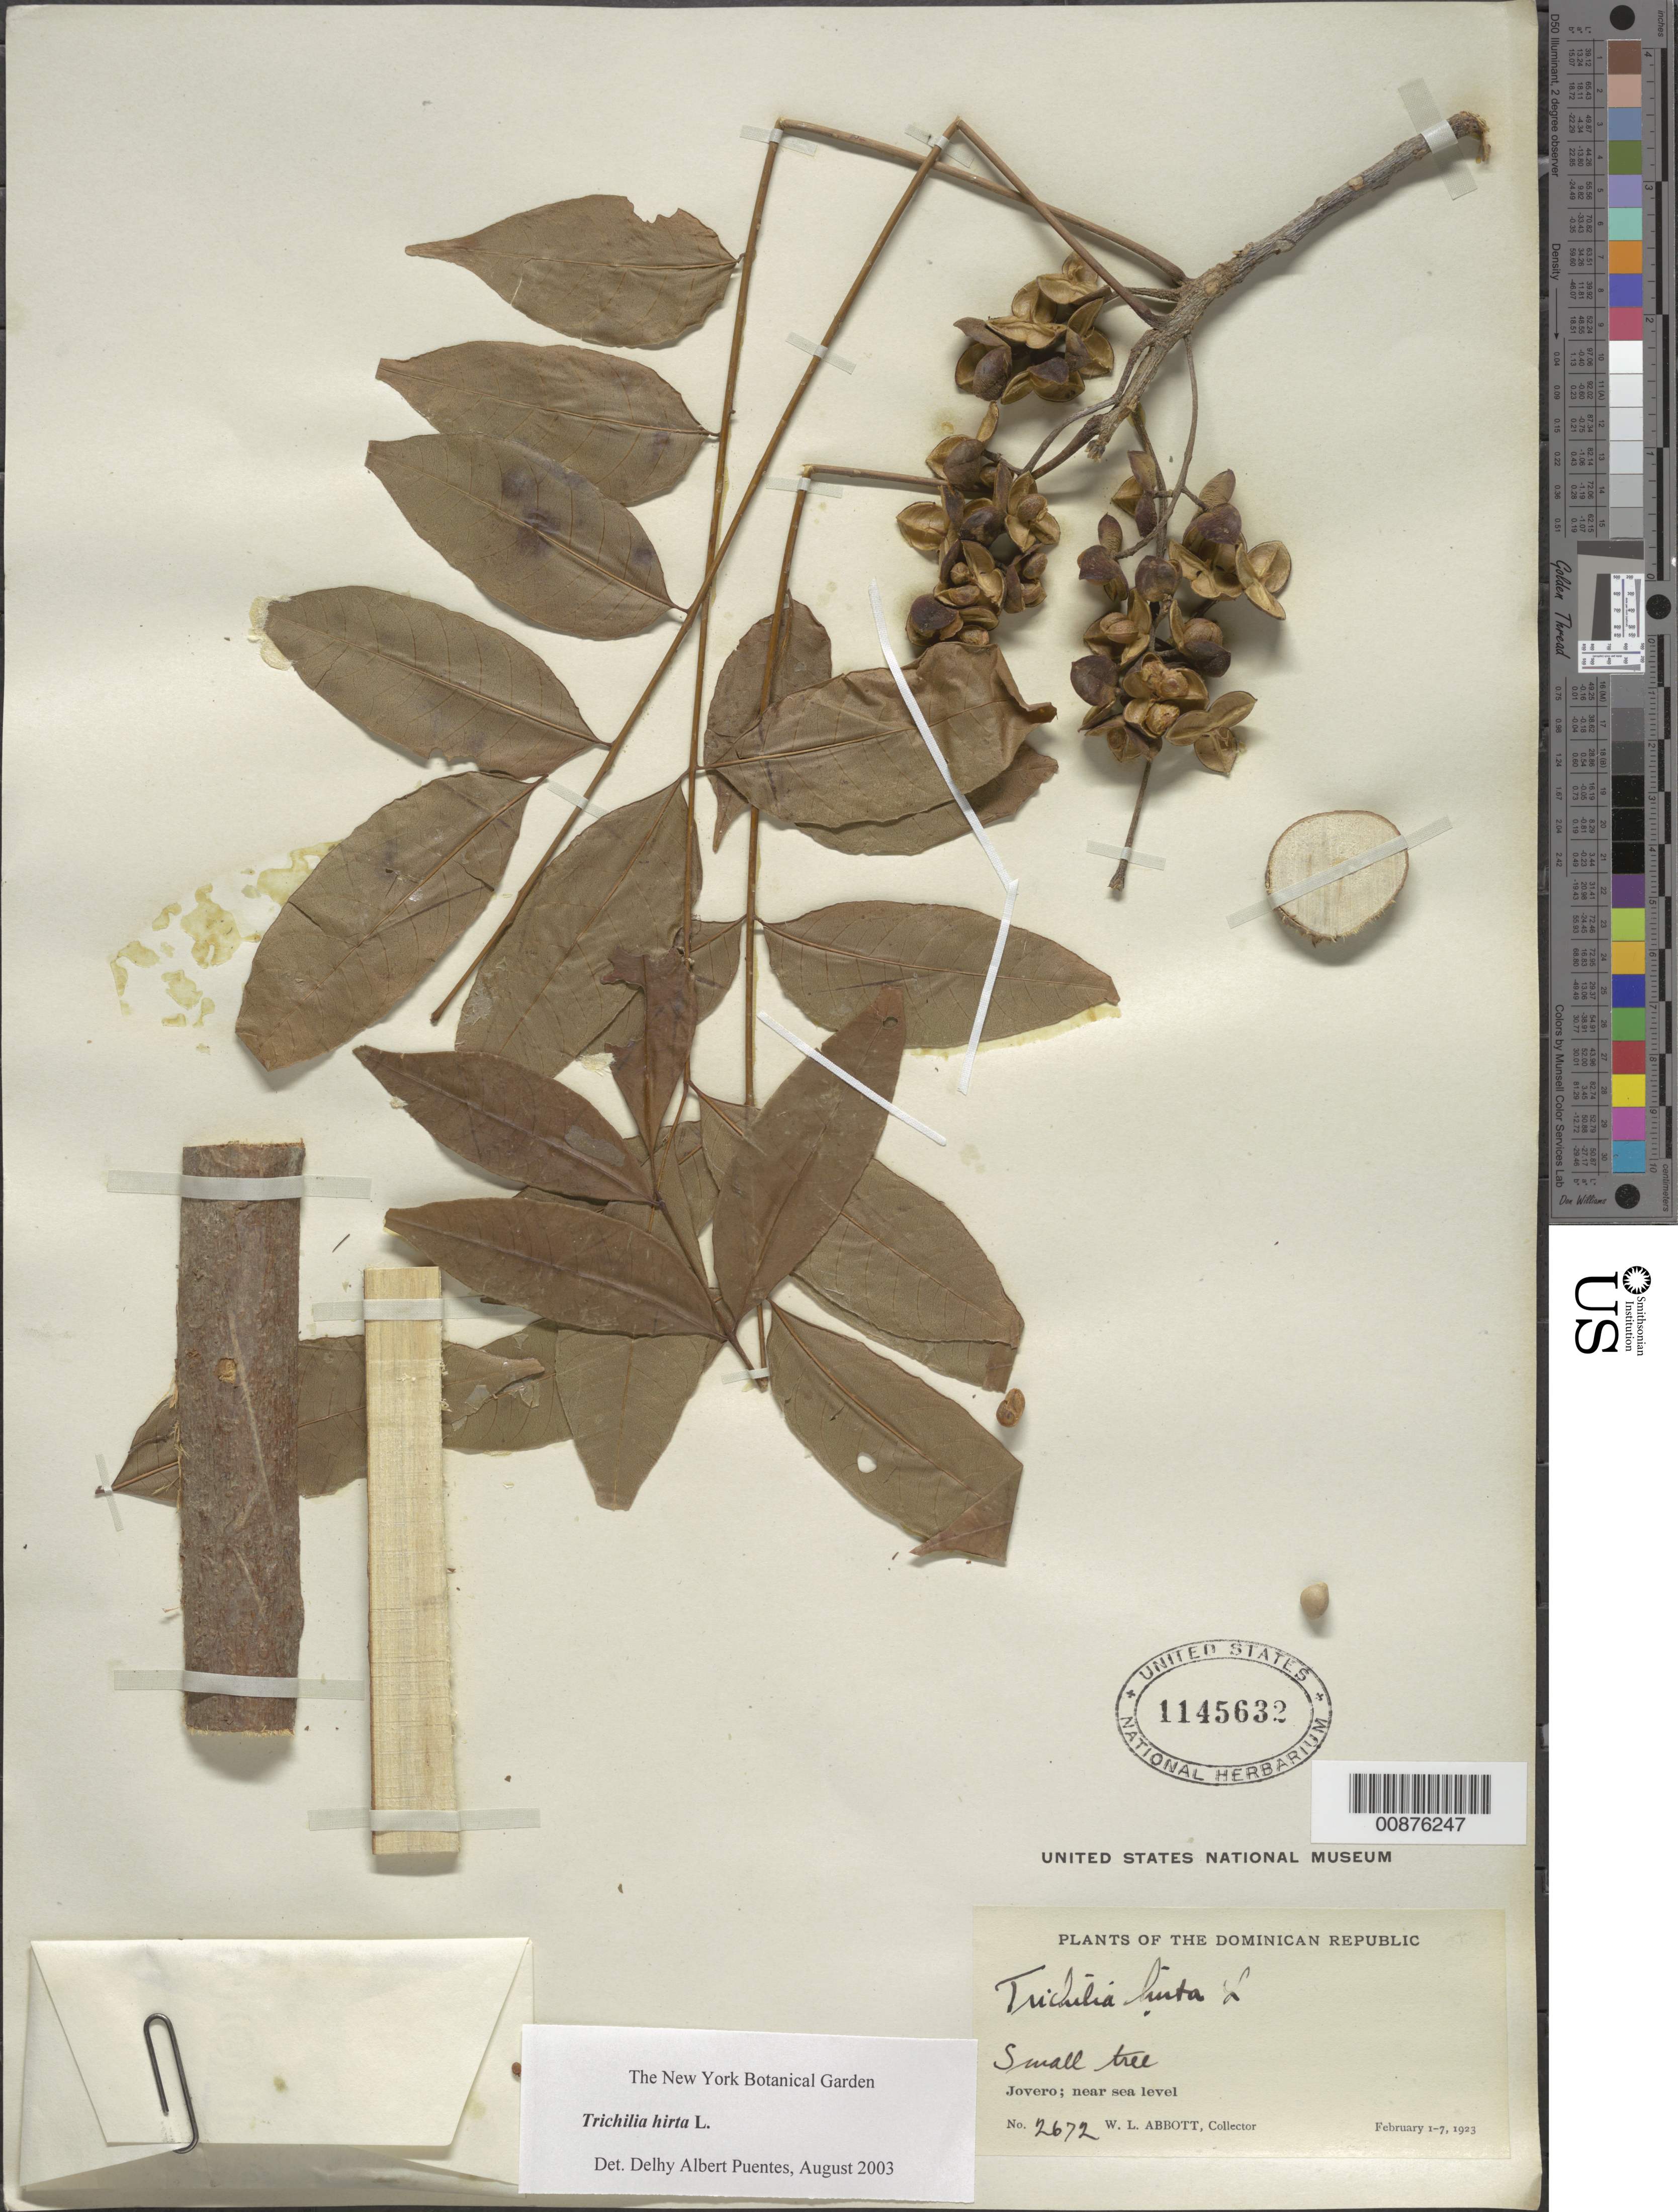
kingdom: Plantae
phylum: Tracheophyta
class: Magnoliopsida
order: Sapindales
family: Meliaceae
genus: Trichilia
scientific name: Trichilia hirta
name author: L.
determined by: Puentes, D. A.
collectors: W. L. Abbott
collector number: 2672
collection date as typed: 01 Feb 1923 to 07 Feb 1923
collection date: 1923-02-01/1923-02-07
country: Dominican Republic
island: Hispaniola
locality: Jovero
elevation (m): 0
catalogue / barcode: US 1145632